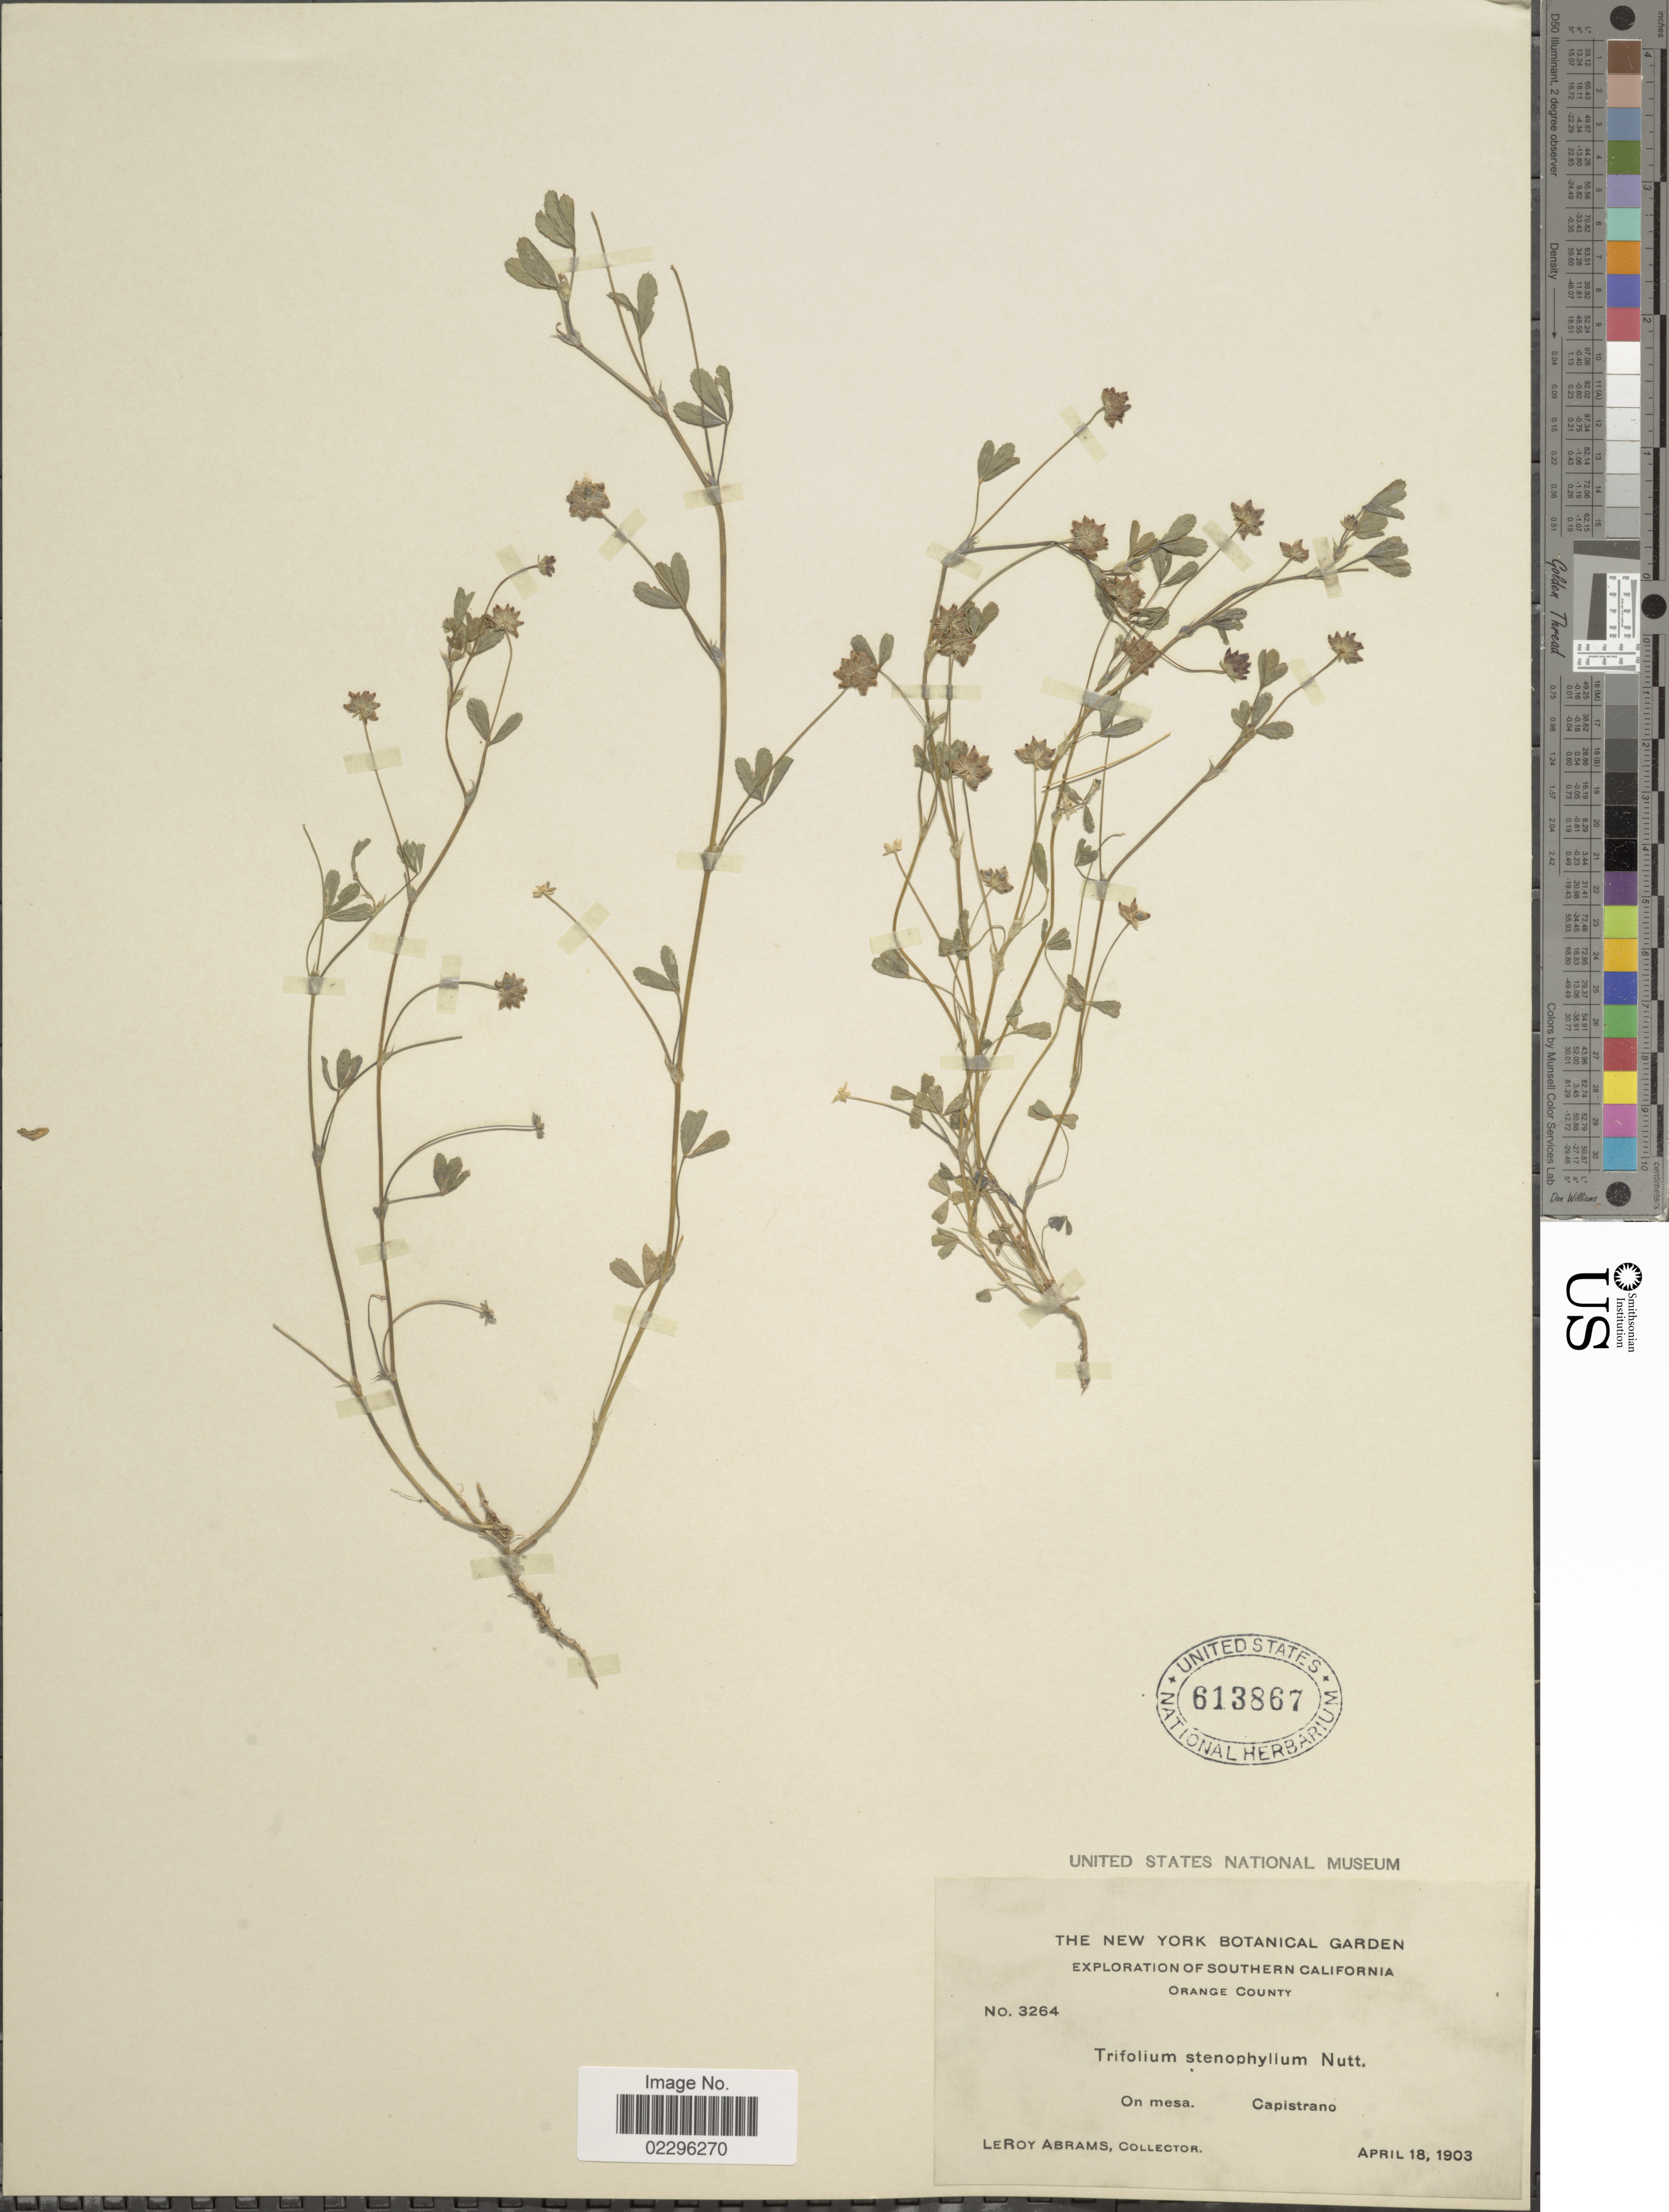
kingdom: Plantae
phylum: Tracheophyta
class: Magnoliopsida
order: Fabales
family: Fabaceae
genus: Trifolium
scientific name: Trifolium depauperatum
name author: Desv.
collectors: L. Abrams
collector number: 3264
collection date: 1903-04-18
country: United States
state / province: California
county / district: Orange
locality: Southern California. Orange County. on mesa. Capistrano.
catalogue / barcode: US 613867